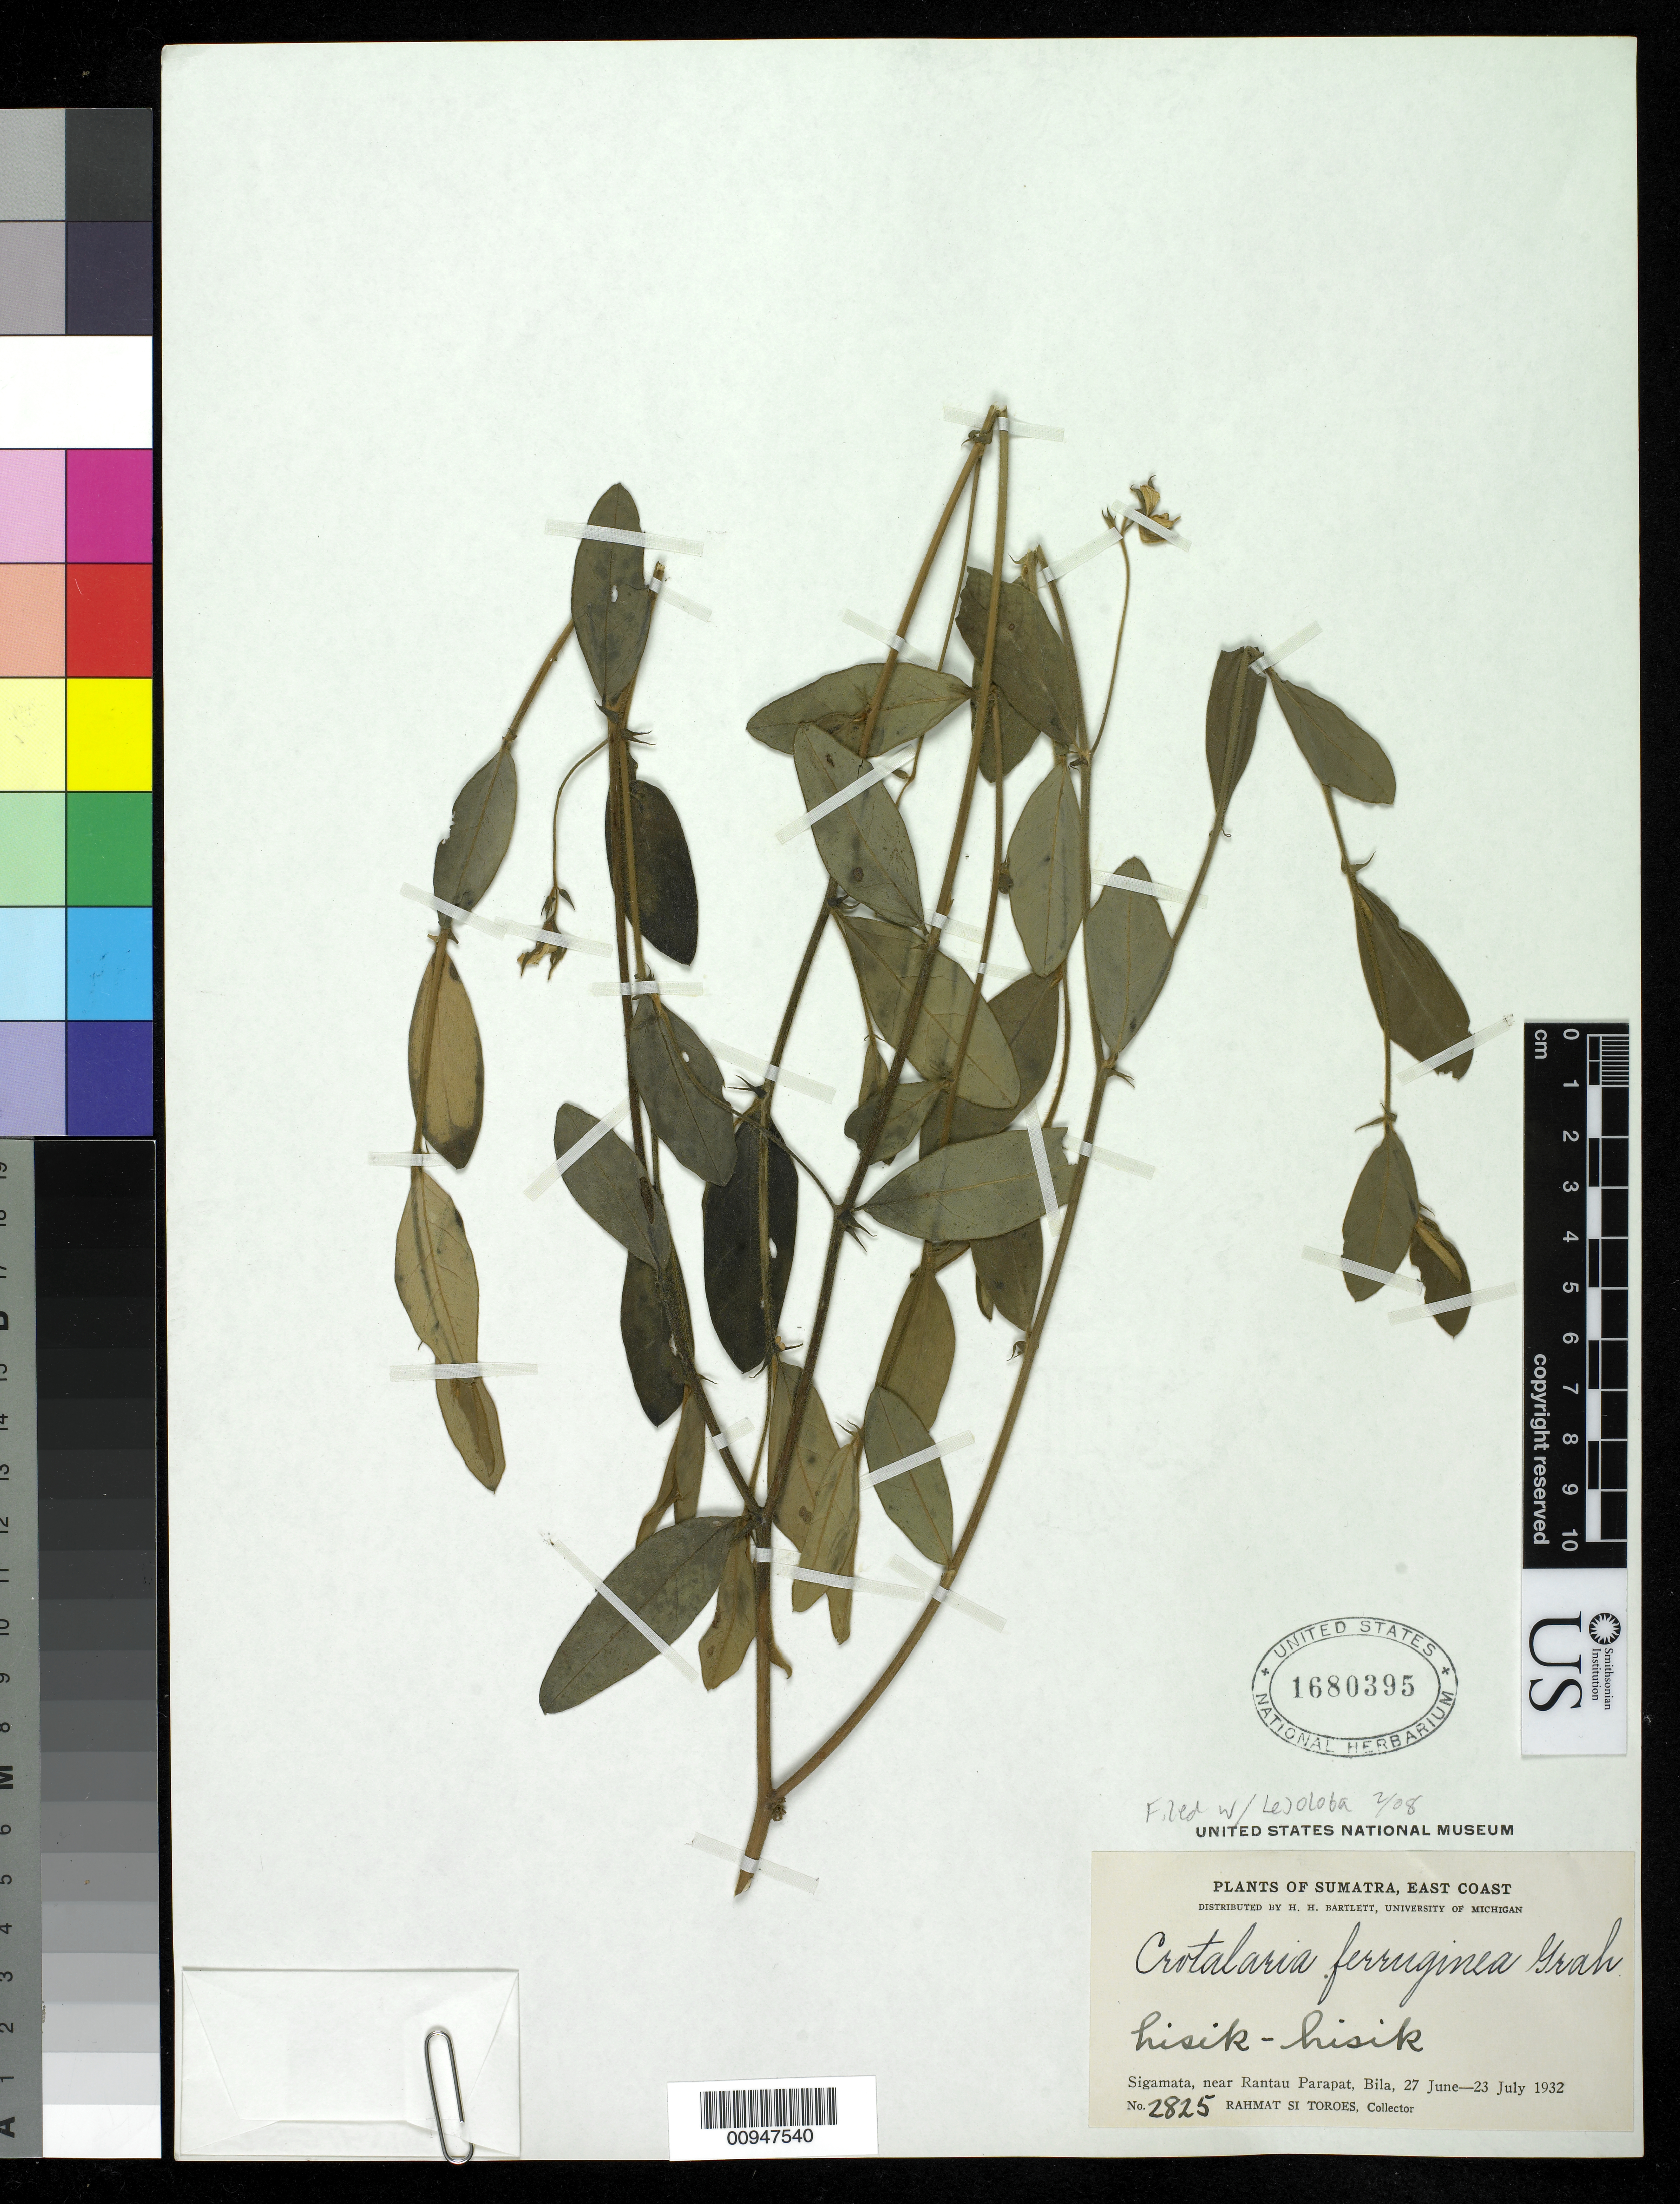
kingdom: Plantae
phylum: Tracheophyta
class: Magnoliopsida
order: Fabales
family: Fabaceae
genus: Crotalaria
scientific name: Crotalaria lejoloba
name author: Bartl.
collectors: Rahmat Si Boeea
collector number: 2825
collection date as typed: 27 Jun 1932 to 23 Jul 1932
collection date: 1932-06-27/1932-07-23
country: Indonesia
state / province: Sumatra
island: Sumatra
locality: Sigamata, near Rantau Parapat, Bila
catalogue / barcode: US 1680395